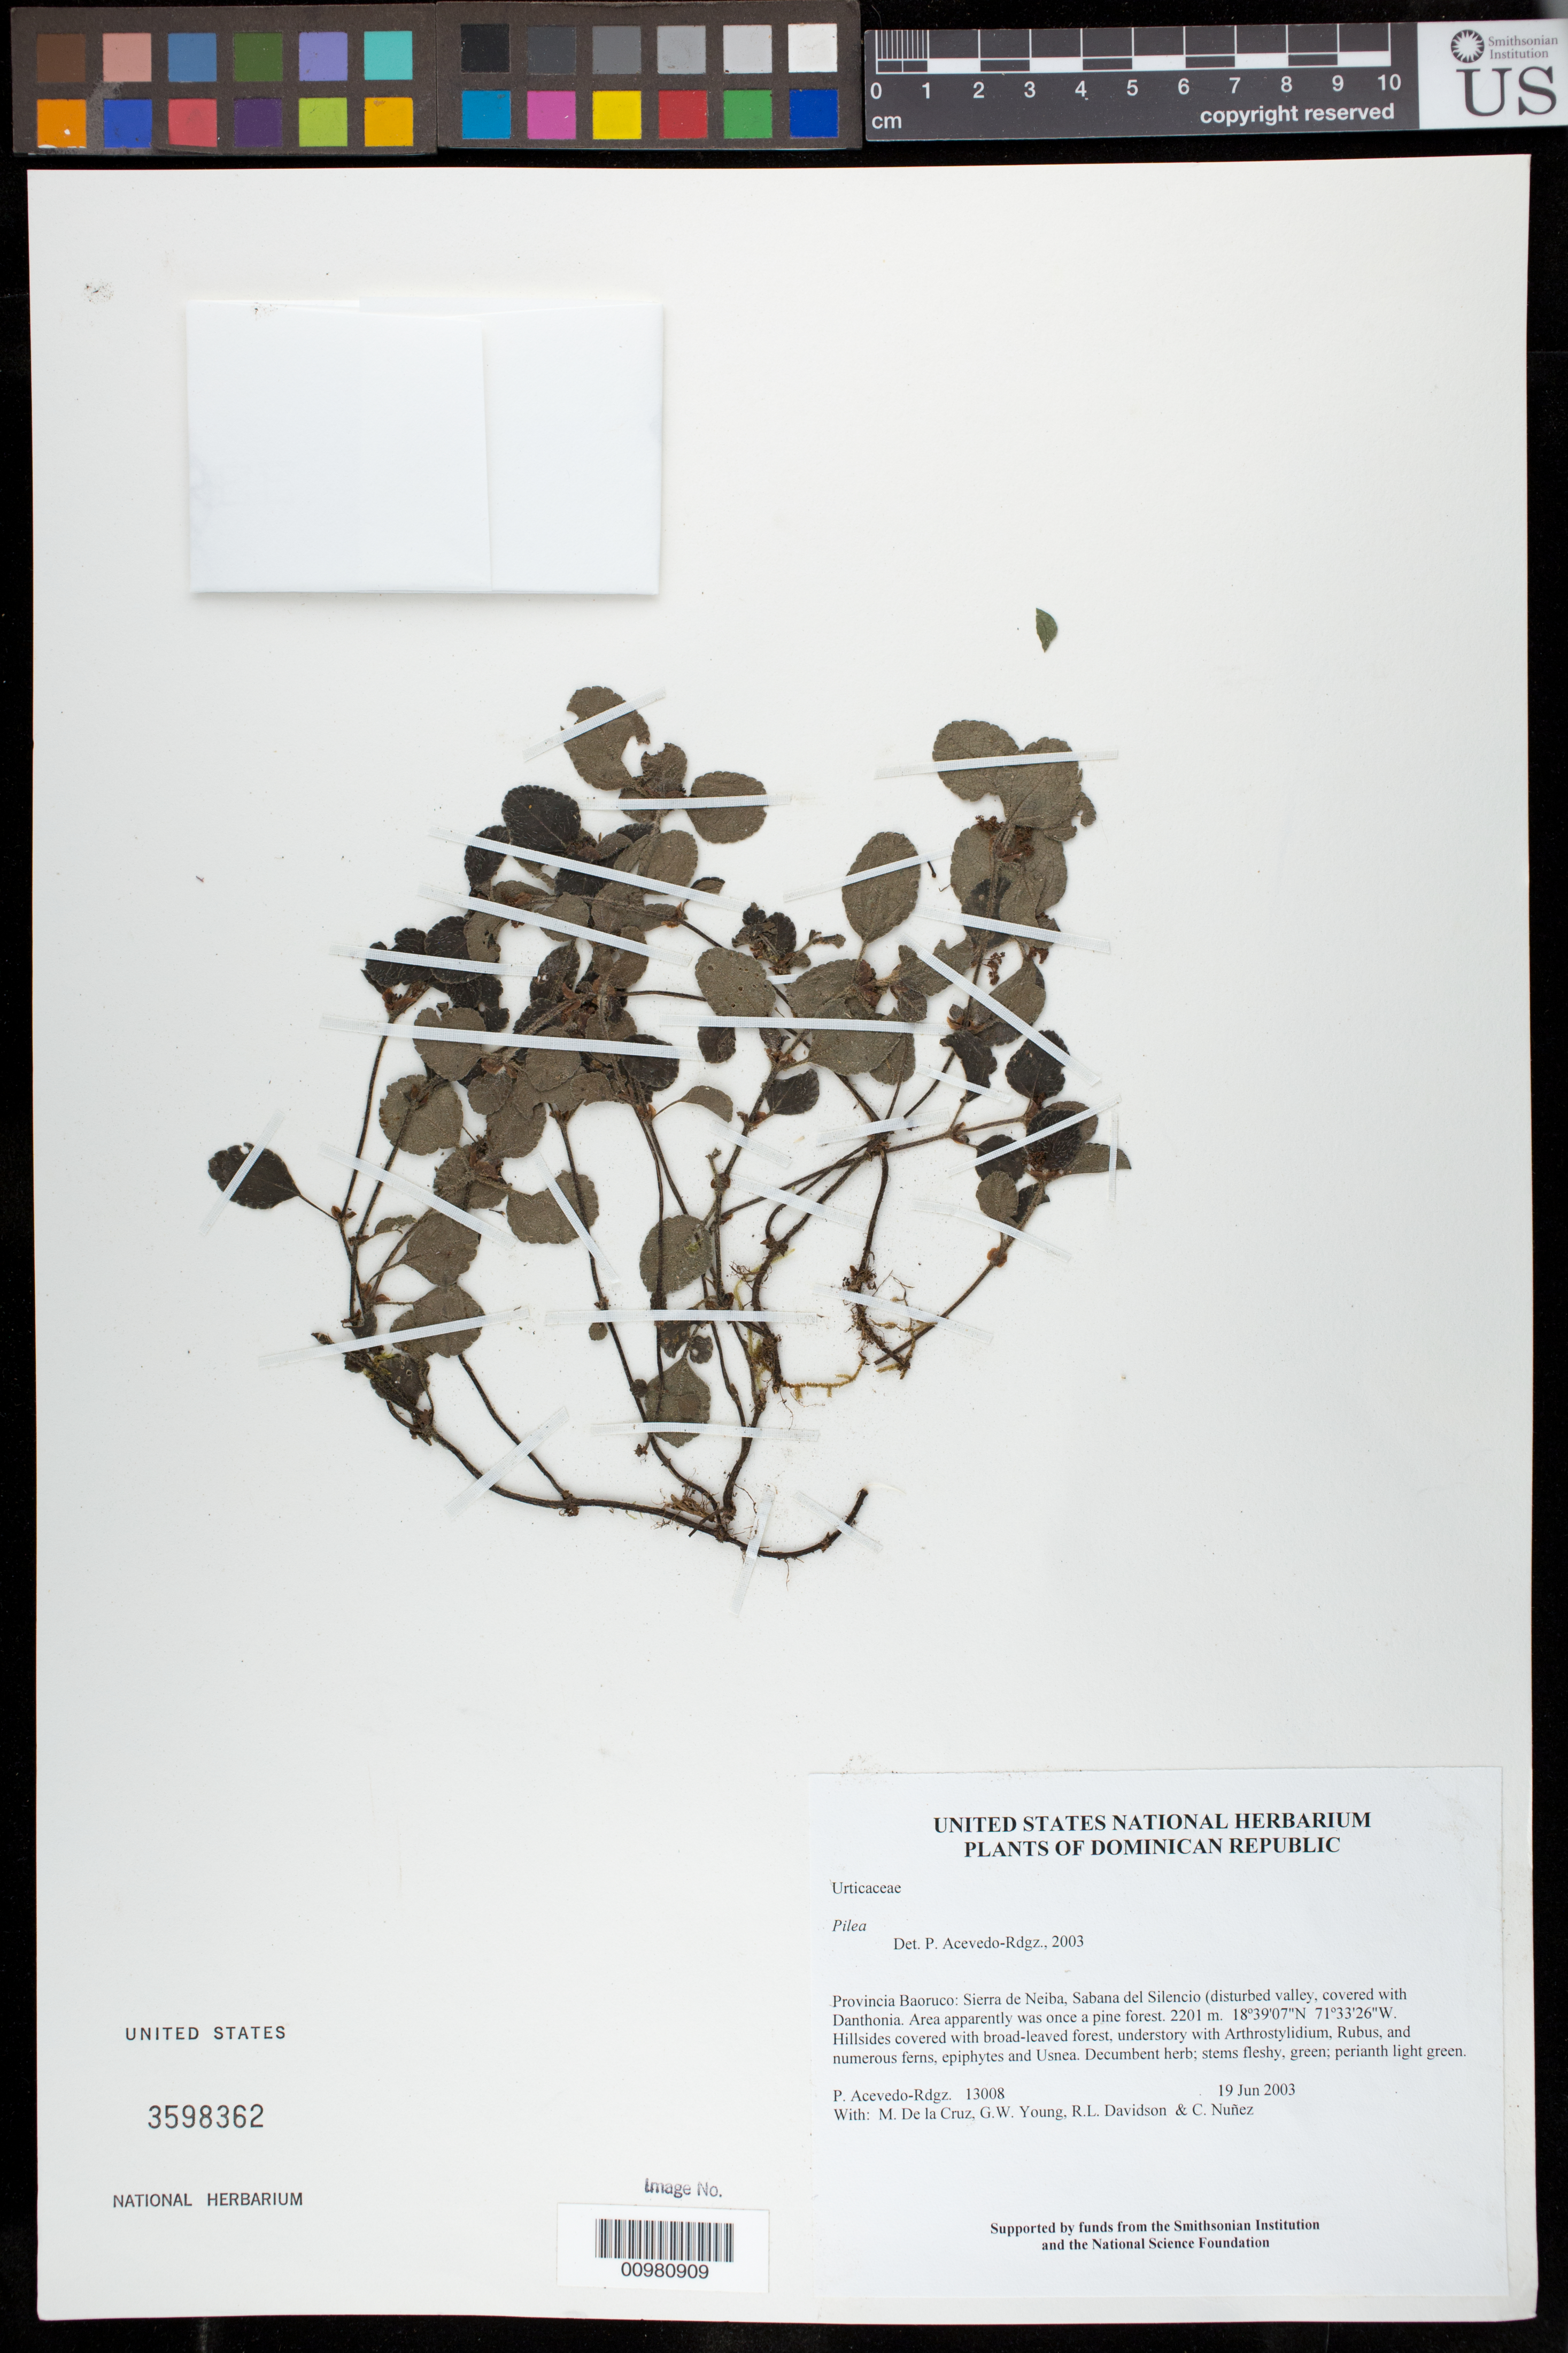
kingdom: Plantae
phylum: Tracheophyta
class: Magnoliopsida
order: Rosales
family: Urticaceae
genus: Pilea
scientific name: Pilea sp.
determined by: Acevedo-Rodríguez, P., (BOT), Smithsonian Institution - National Museum of Natural History (UNITED STATES)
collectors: P. Acevedo-Rodr., M. de la Cruz, J. Rawlins, G. Young, R. Davidson & C. Nunez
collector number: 13008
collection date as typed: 19 Jun 2003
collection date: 2003-06-19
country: Dominican Republic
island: Hispaniola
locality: Provincia Baoruco: Sierra de Neiba, Sabana del Silencio (disturbed valley, covered with Danthonia. Area apparently was once a pine forest.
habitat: Hillsides covered with broad-leaved forest, understory with Arthrostylidium, Rubus, and numerous ferns, epiphytes and Usnea.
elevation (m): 2201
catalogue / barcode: US 3598362